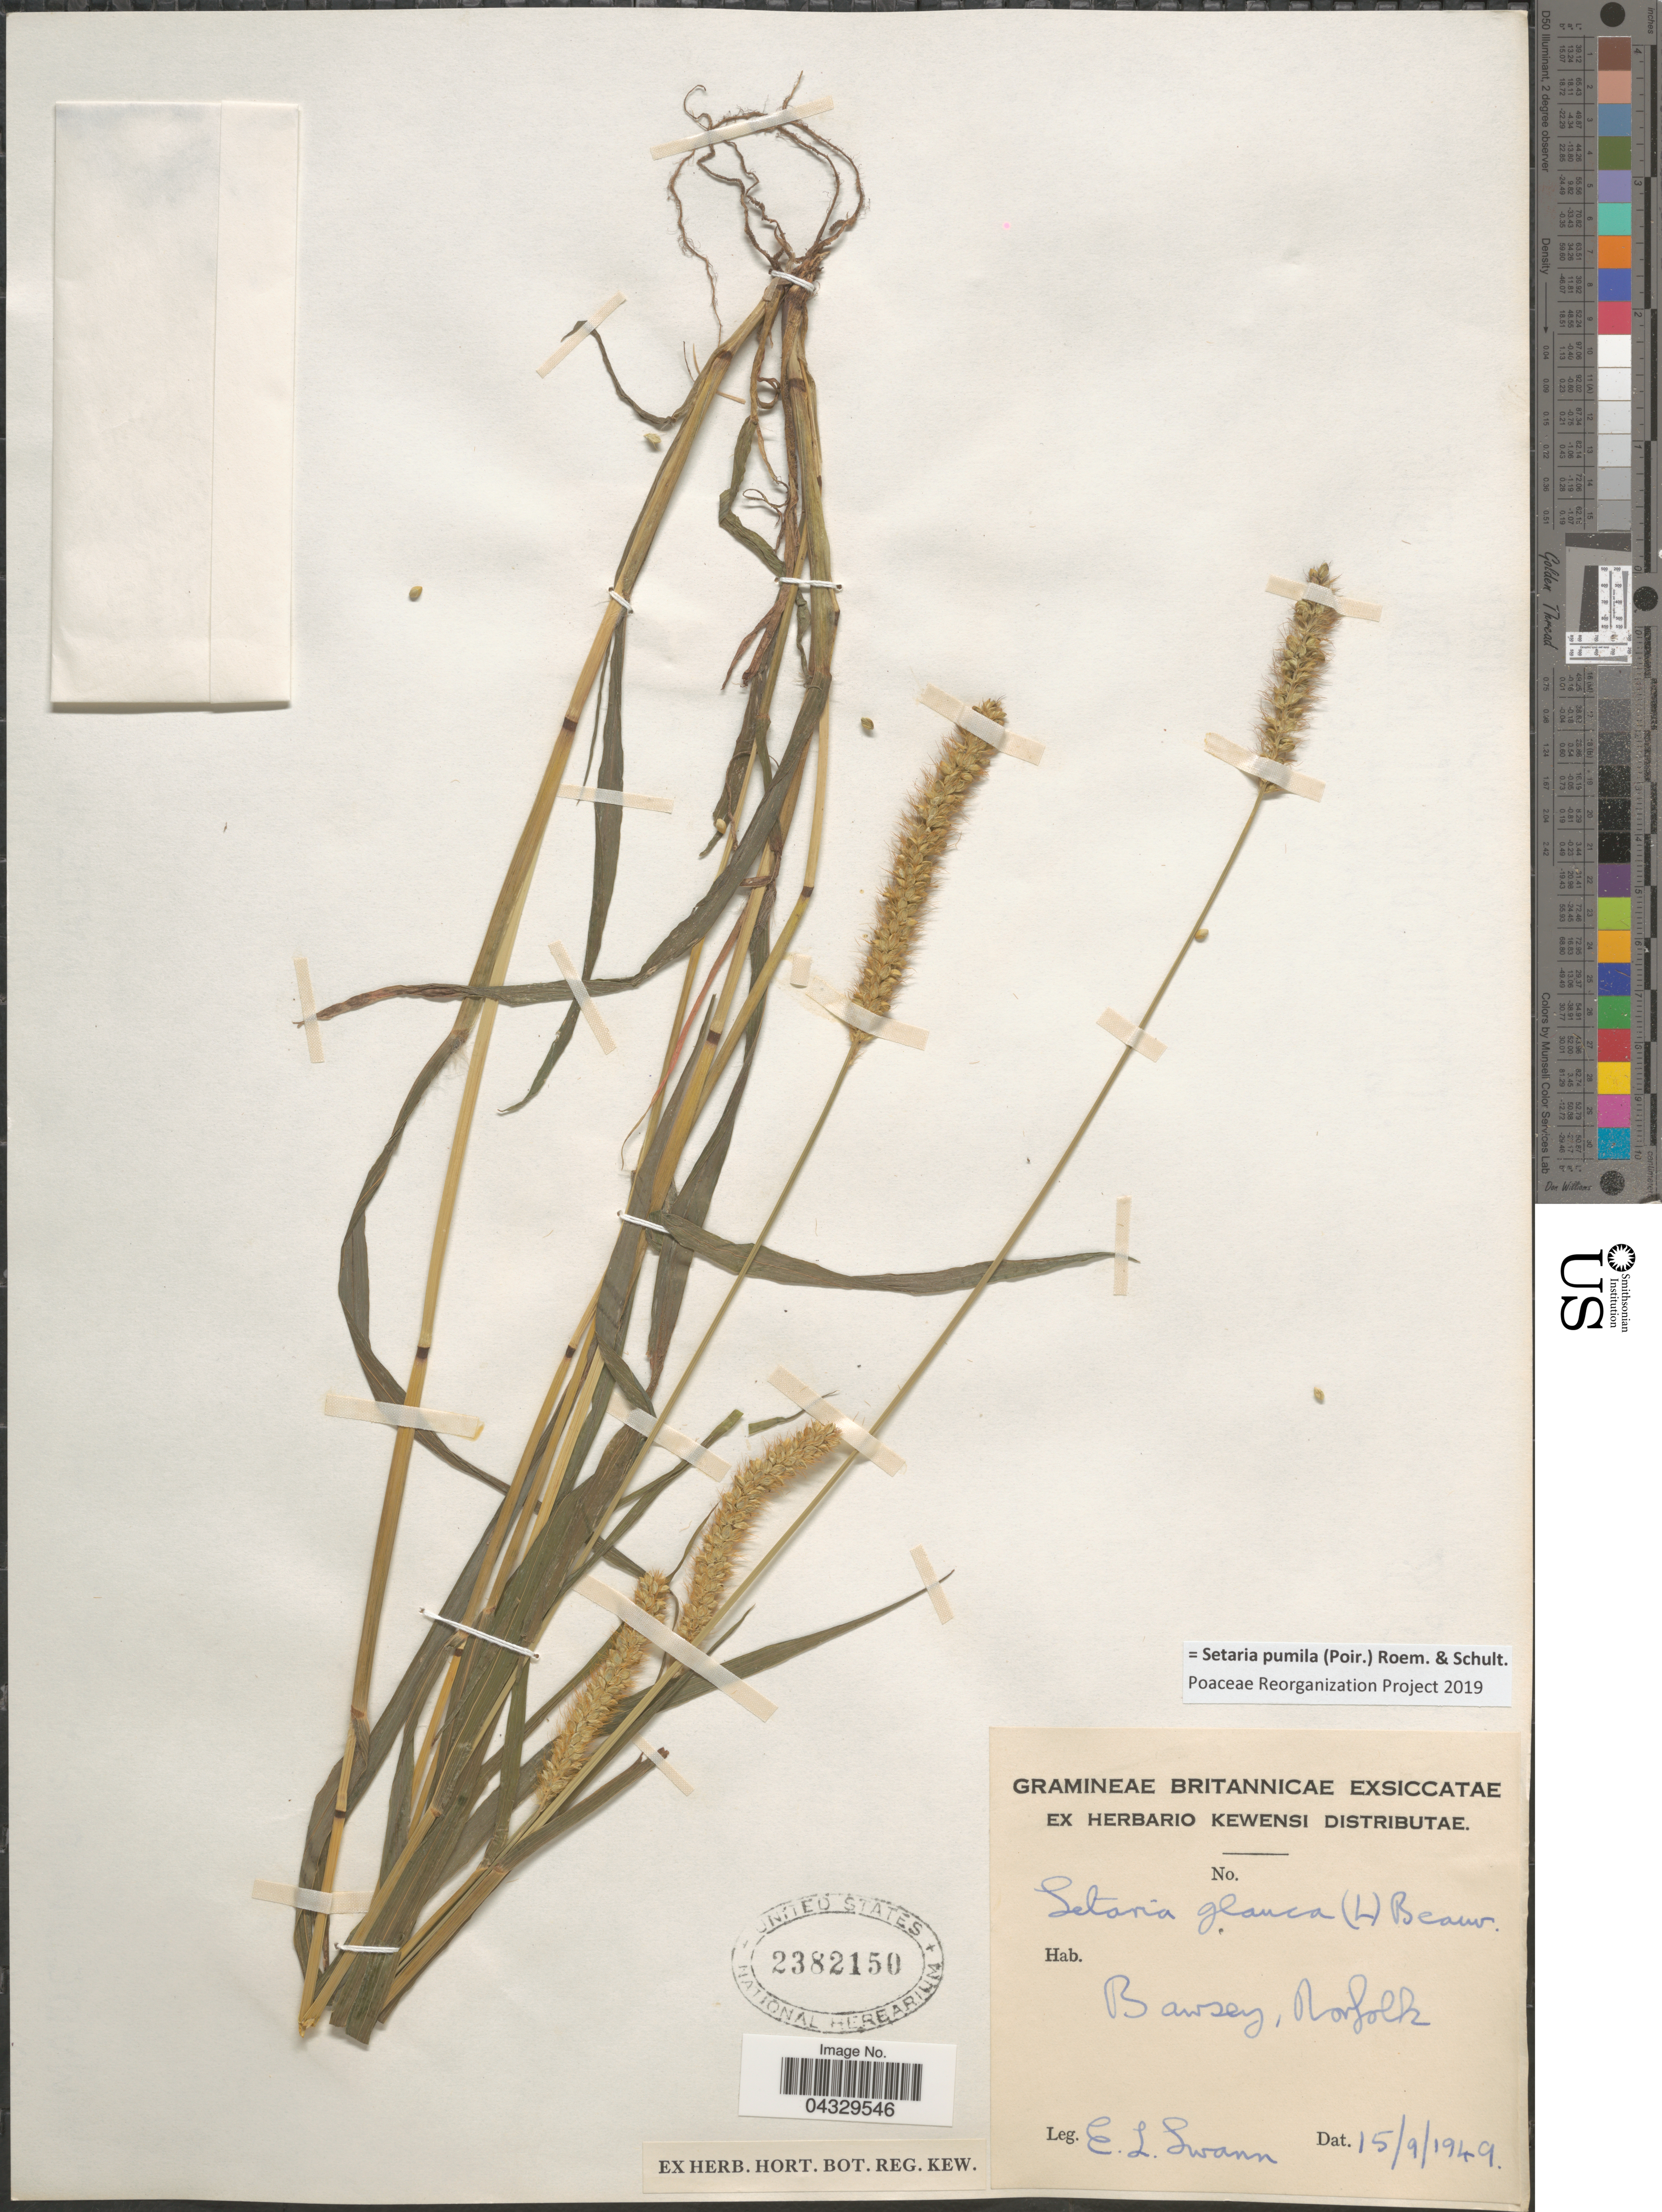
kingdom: Plantae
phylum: Tracheophyta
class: Liliopsida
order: Poales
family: Poaceae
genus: Setaria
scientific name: Setaria pumila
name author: (Poir.) Roem. & Schult.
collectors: E. Swann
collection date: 1949-09-15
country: United Kingdom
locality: Britannicae. Bawsey, Norfolk.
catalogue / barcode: US 2382150